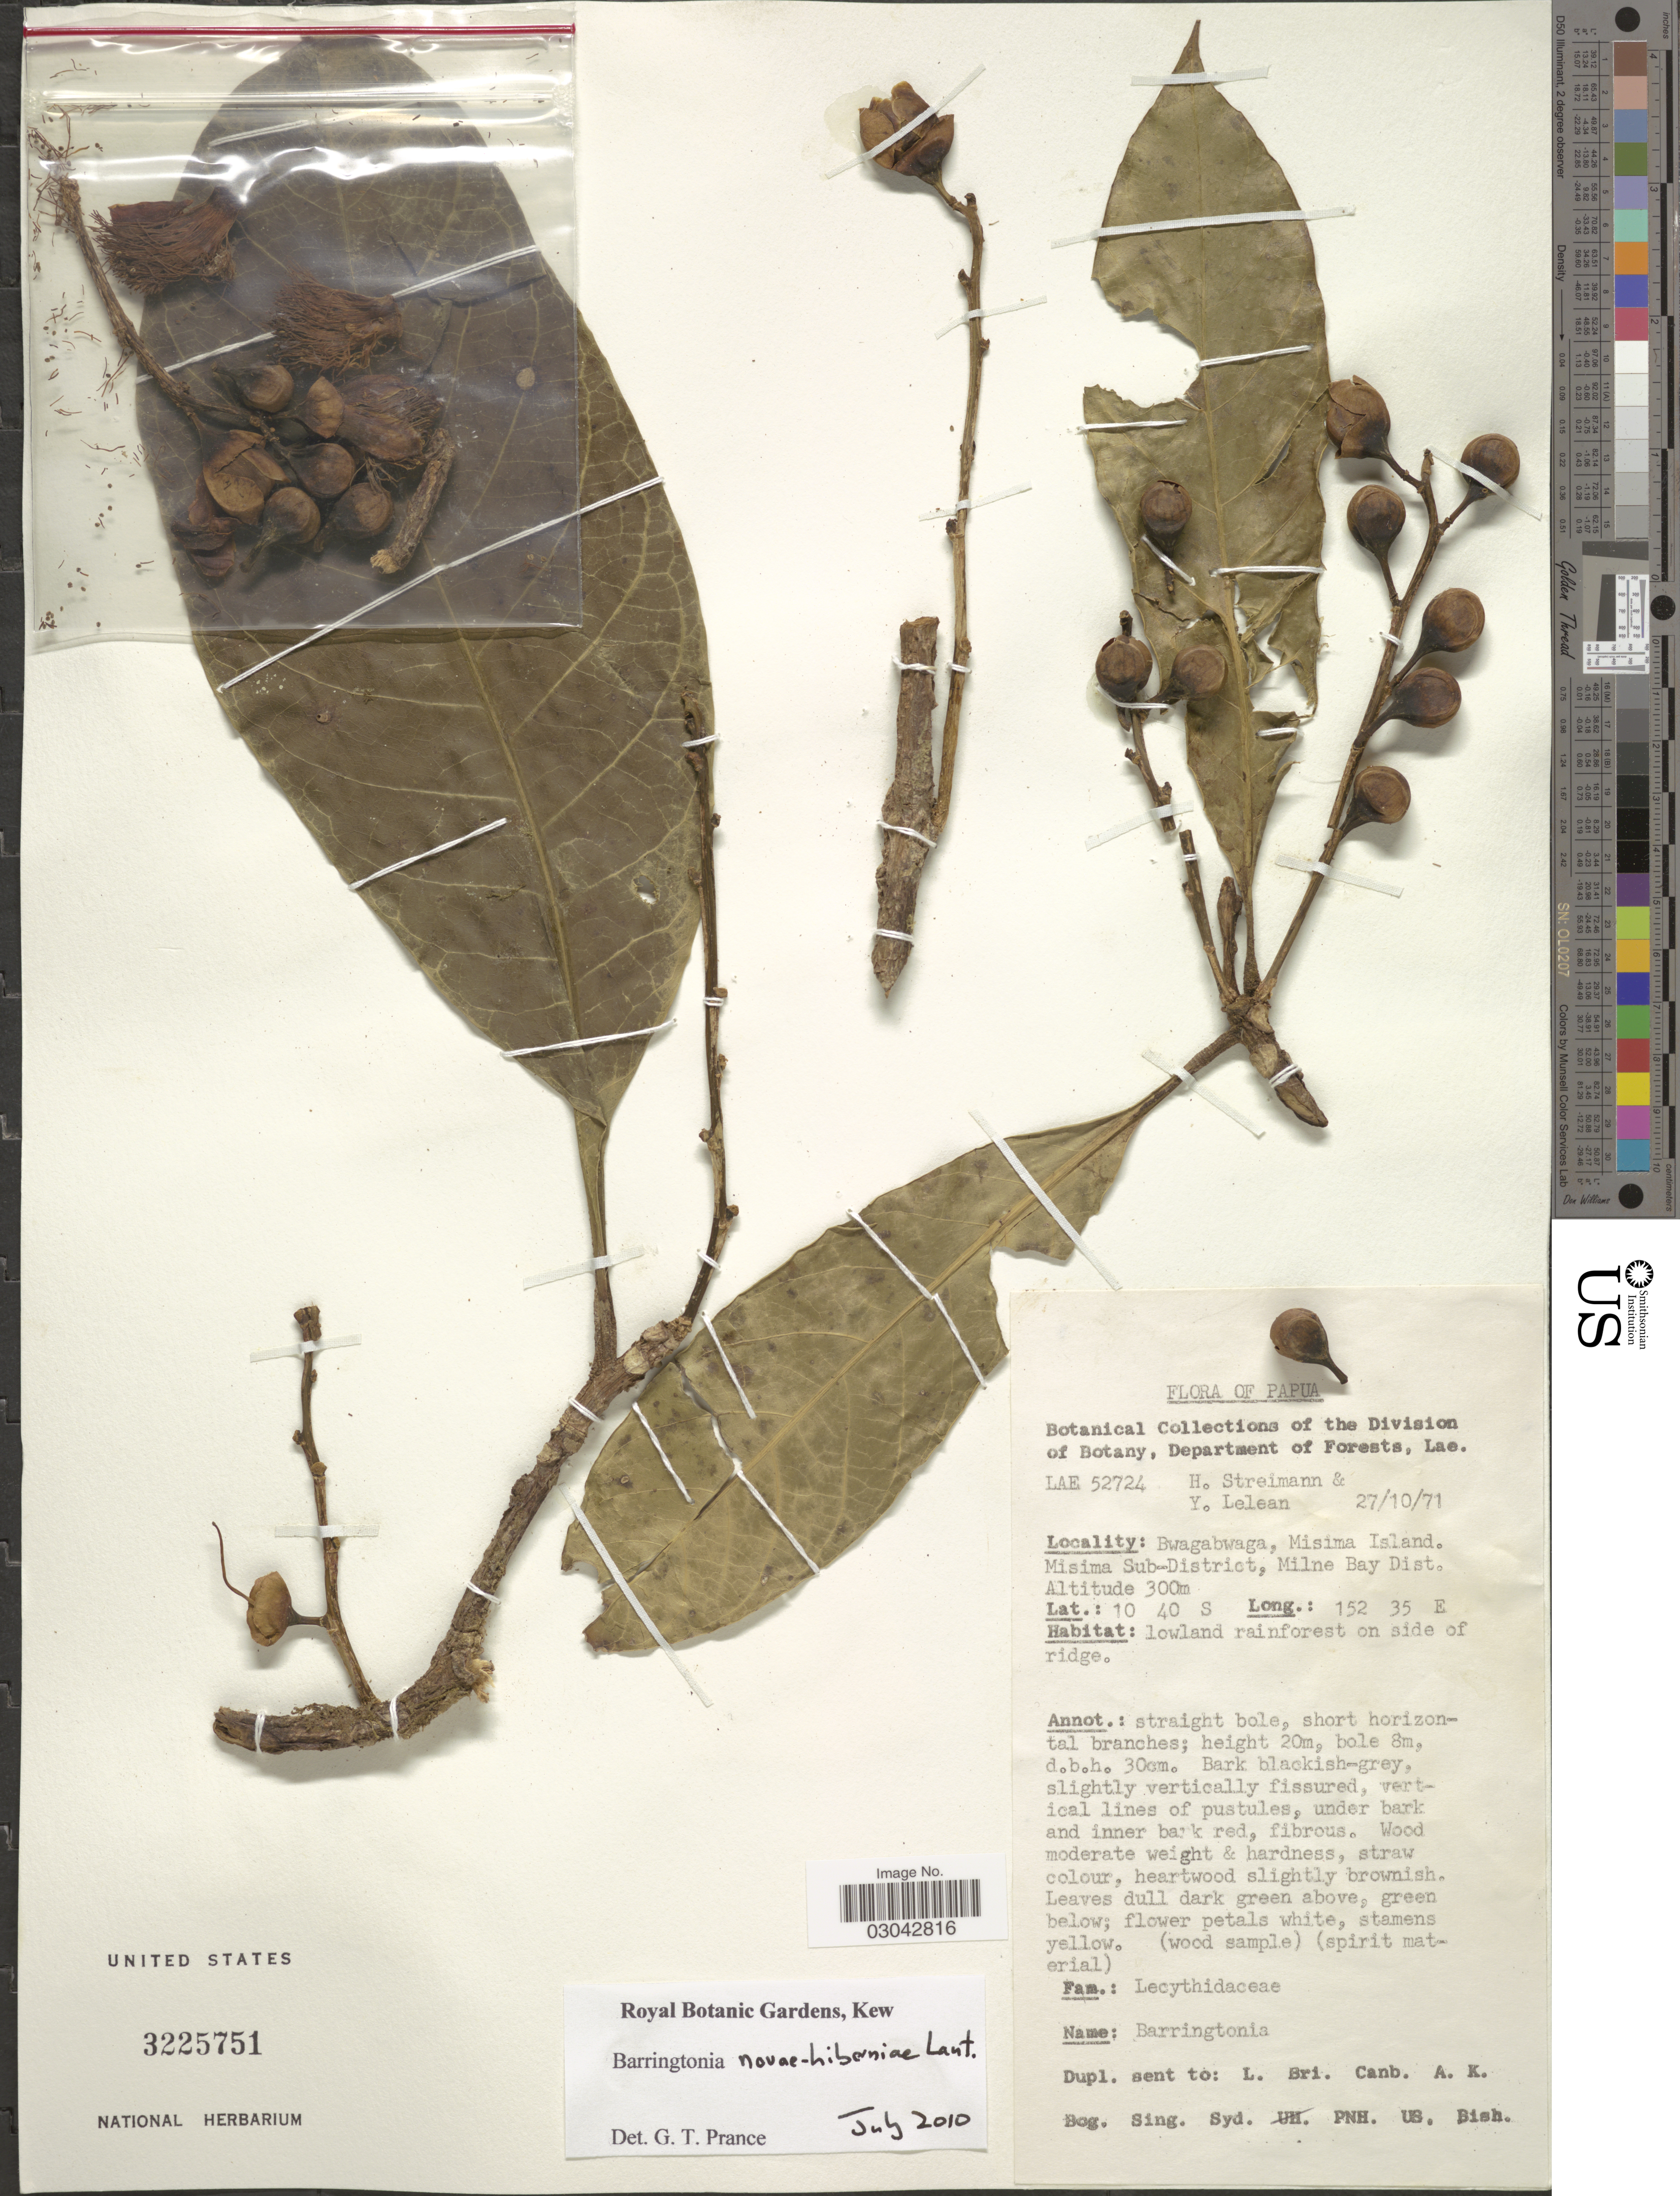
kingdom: Plantae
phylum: Tracheophyta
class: Magnoliopsida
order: Ericales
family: Lecythidaceae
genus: Barringtonia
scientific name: Barringtonia novae-hiberniae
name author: Lauterb.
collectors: H. Streimann & Y. Lelean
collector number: LAE52724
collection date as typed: Transcribed d/m/y: 27/10/71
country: Papua New Guinea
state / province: Milne Bay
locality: Papua. Bwagabwaga, Misima Island. Misima Sub-District, Milne Bay Dist.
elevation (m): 300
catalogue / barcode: US 3225751